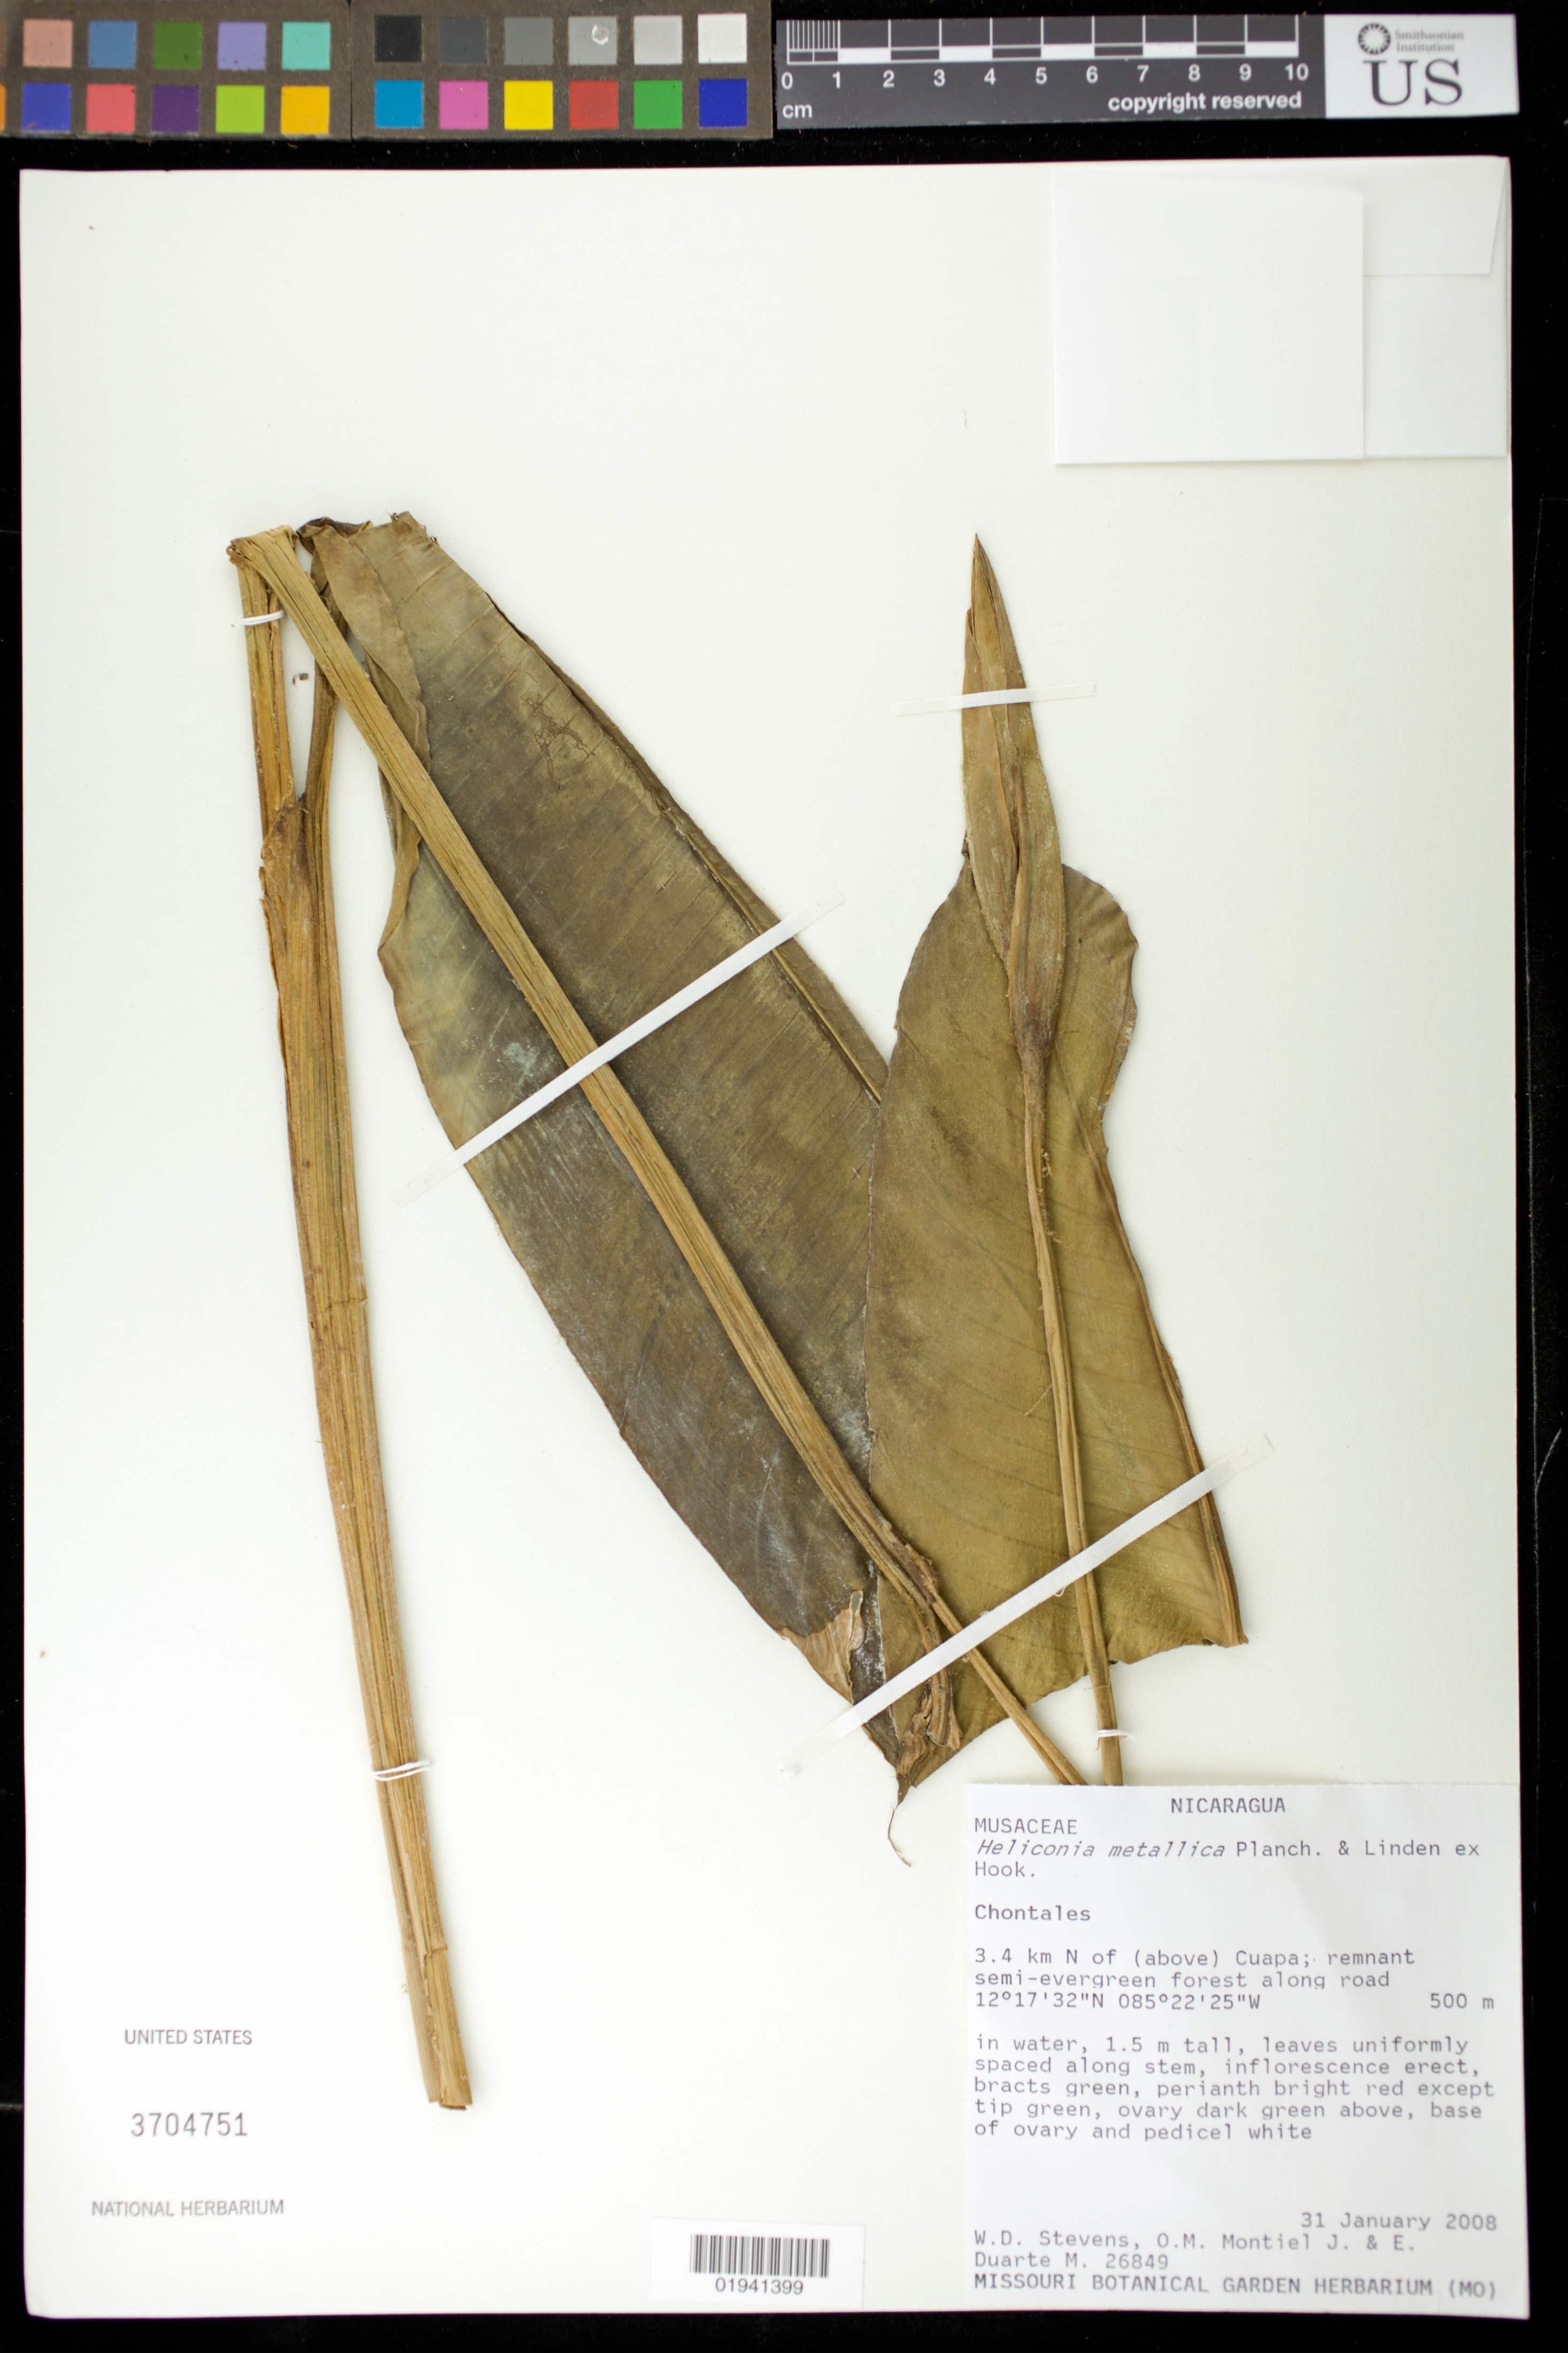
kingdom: Plantae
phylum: Tracheophyta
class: Liliopsida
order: Zingiberales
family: Heliconiaceae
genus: Heliconia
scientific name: Heliconia metallica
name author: Planch. & Linden ex Hook.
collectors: W. D. Stevens, O. Montiel & M. Duarte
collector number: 26849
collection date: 2008-01-31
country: Nicaragua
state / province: Chontales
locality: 3.4 km N of (above) Cuapa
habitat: remnant semi-evergreen forest along road, in water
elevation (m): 500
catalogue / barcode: US 3704751